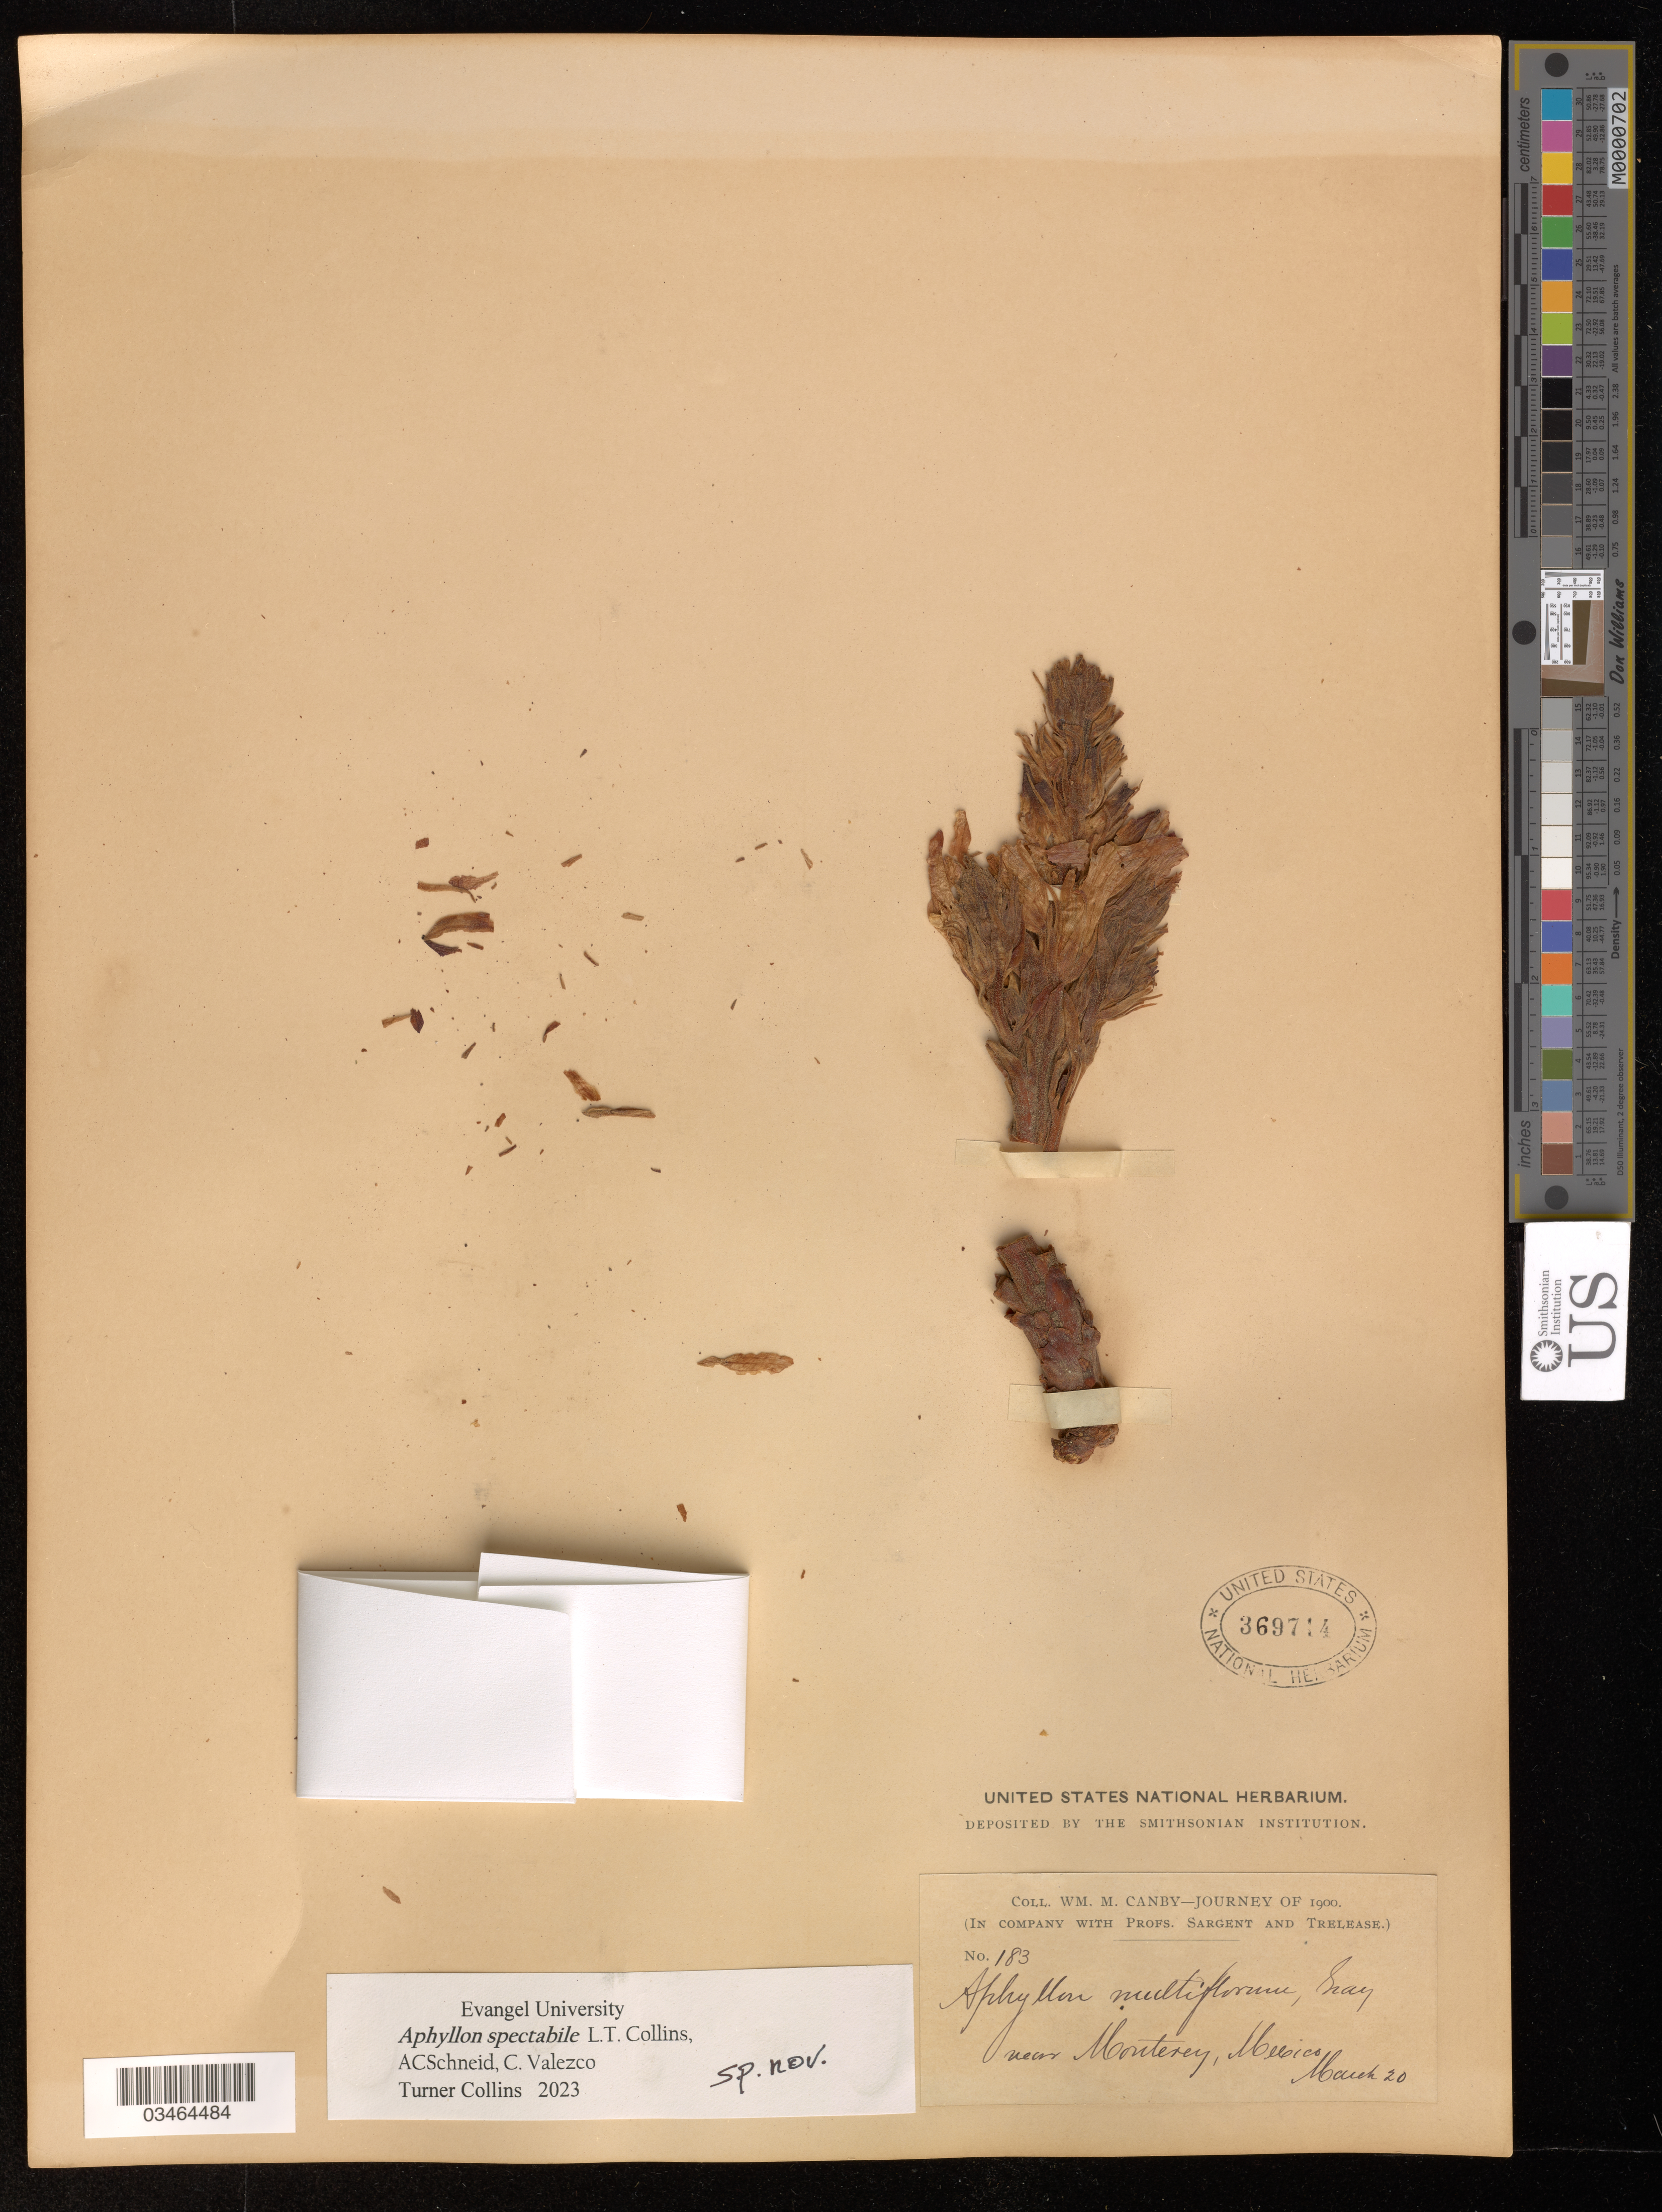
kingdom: Plantae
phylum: Tracheophyta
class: Magnoliopsida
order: Lamiales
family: Orobanchaceae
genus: Aphyllon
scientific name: Aphyllon spectabile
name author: L.T. Collins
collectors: W. M. Canby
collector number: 183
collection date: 1900-03-20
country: Mexico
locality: Near Monterey.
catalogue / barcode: US 369714